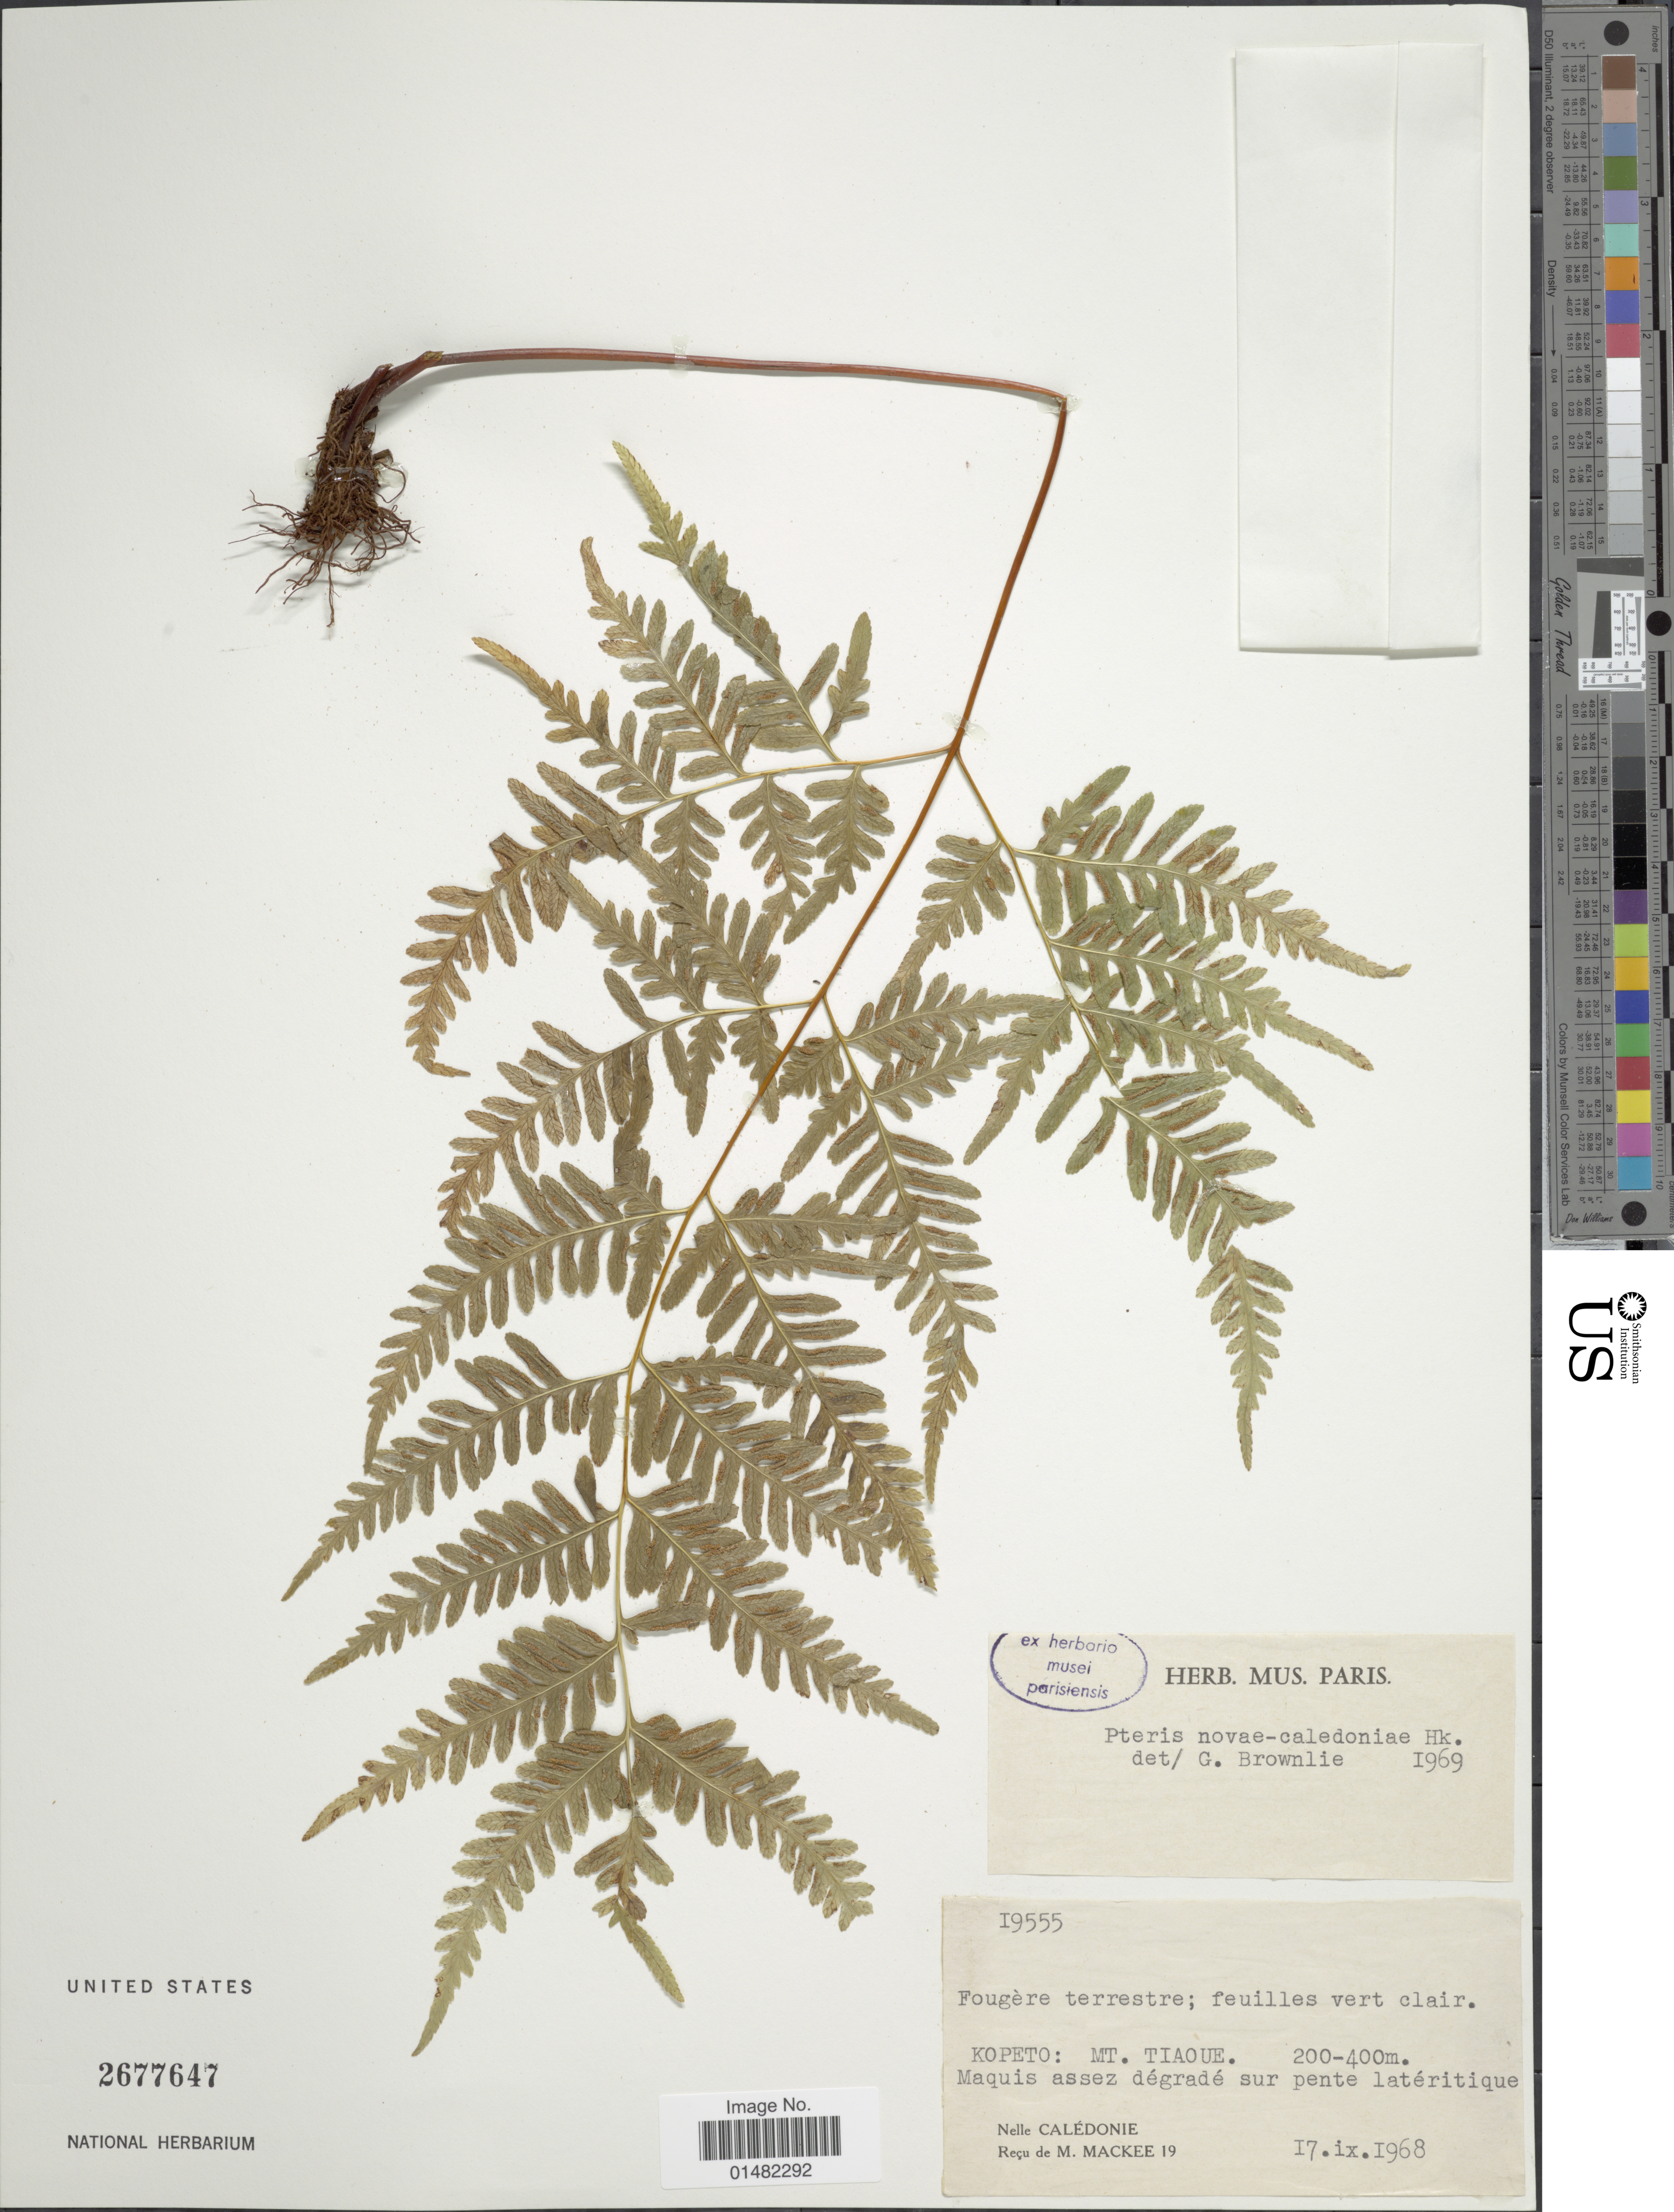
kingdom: Plantae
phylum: Tracheophyta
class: Polypodiopsida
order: Polypodiales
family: Pteridaceae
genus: Pteris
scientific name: Pteris novae-caledoniae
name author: Hook.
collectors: M. Mackee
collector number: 19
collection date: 1968-09-17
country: New Caledonia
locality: Kopeto: Mt. Tiaoue. Maquis assez dégradé sur pente latéritique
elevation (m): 200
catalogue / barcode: US 2677647